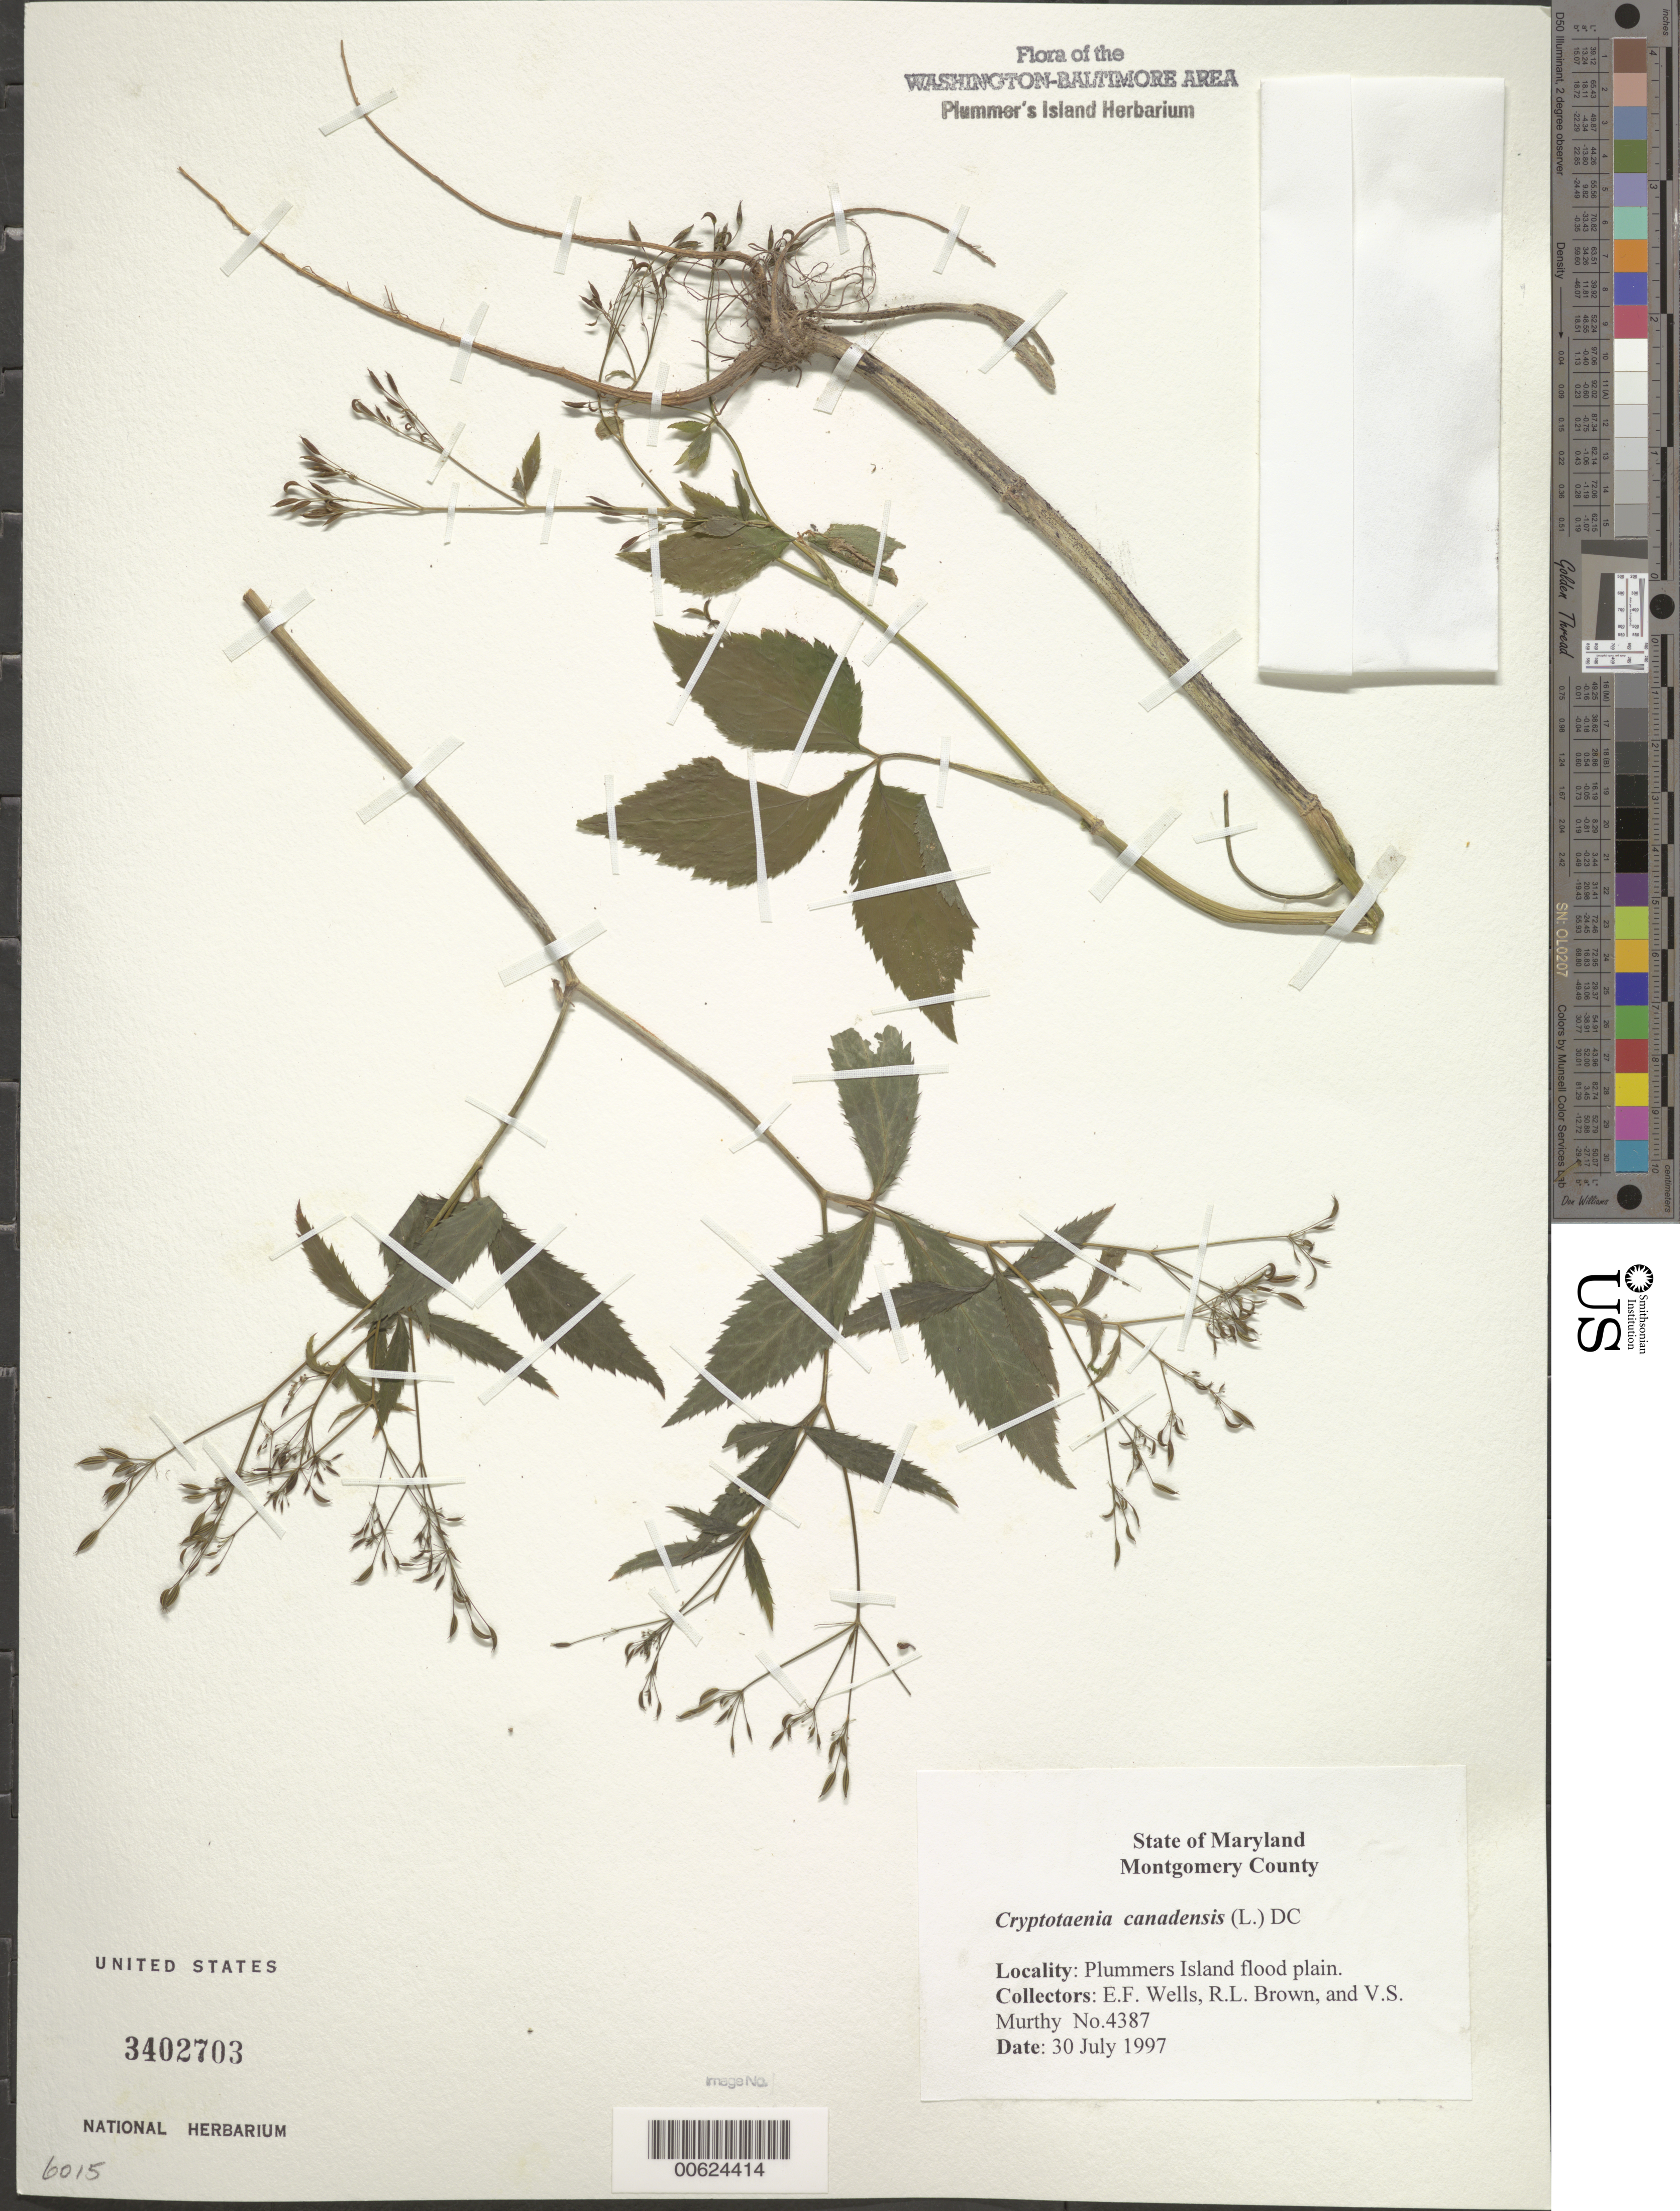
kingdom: Plantae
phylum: Tracheophyta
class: Magnoliopsida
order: Apiales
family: Apiaceae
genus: Cryptotaenia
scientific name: Cryptotaenia canadensis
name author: (L.) DC.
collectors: E. F. Wells, R. L. Brown & V. S. Murthy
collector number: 4387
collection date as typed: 30 Jul 1997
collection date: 1997-07-30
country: United States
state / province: Maryland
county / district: Montgomery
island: Plummers Island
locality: Flood plain of Plummers Island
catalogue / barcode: US 3402703